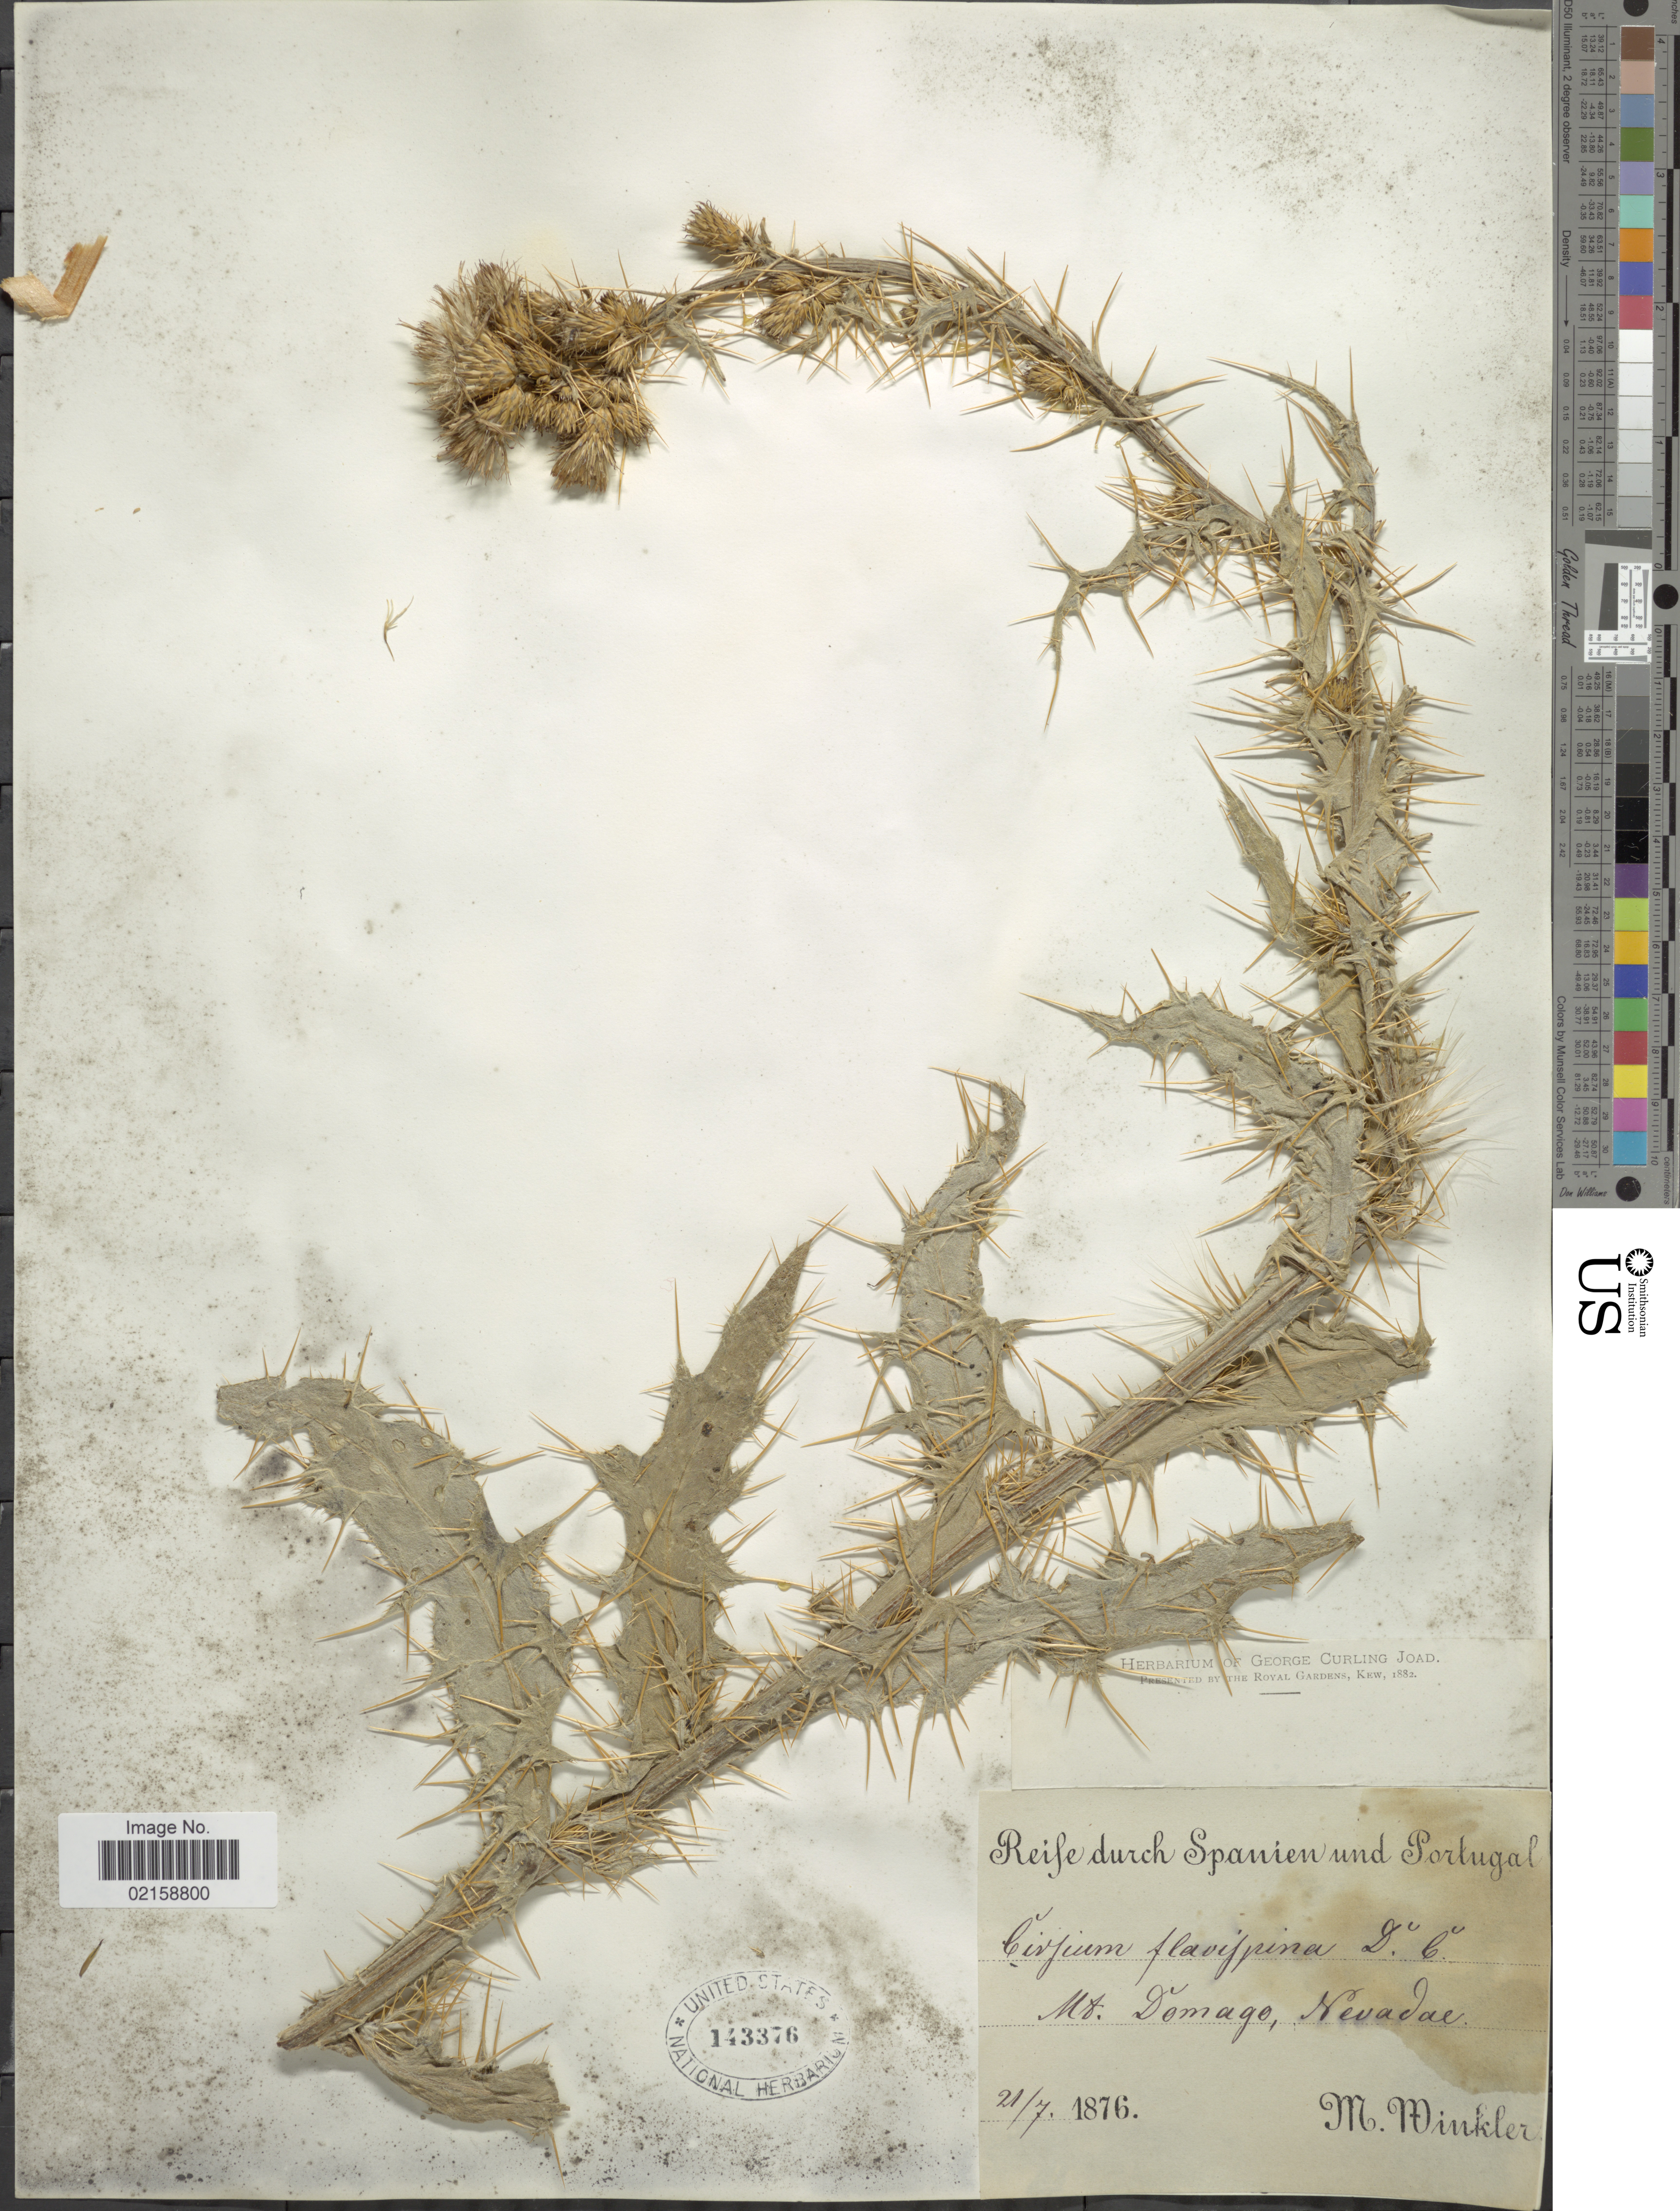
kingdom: Plantae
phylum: Tracheophyta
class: Magnoliopsida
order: Asterales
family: Asteraceae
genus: Cirsium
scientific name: Cirsium pyrenaicum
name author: (Jacq.) All.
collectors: M. Winkler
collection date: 1876-07-21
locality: Reife durch Spanien und Portugal, Mt. Domago, Nevadae.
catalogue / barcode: US 143376